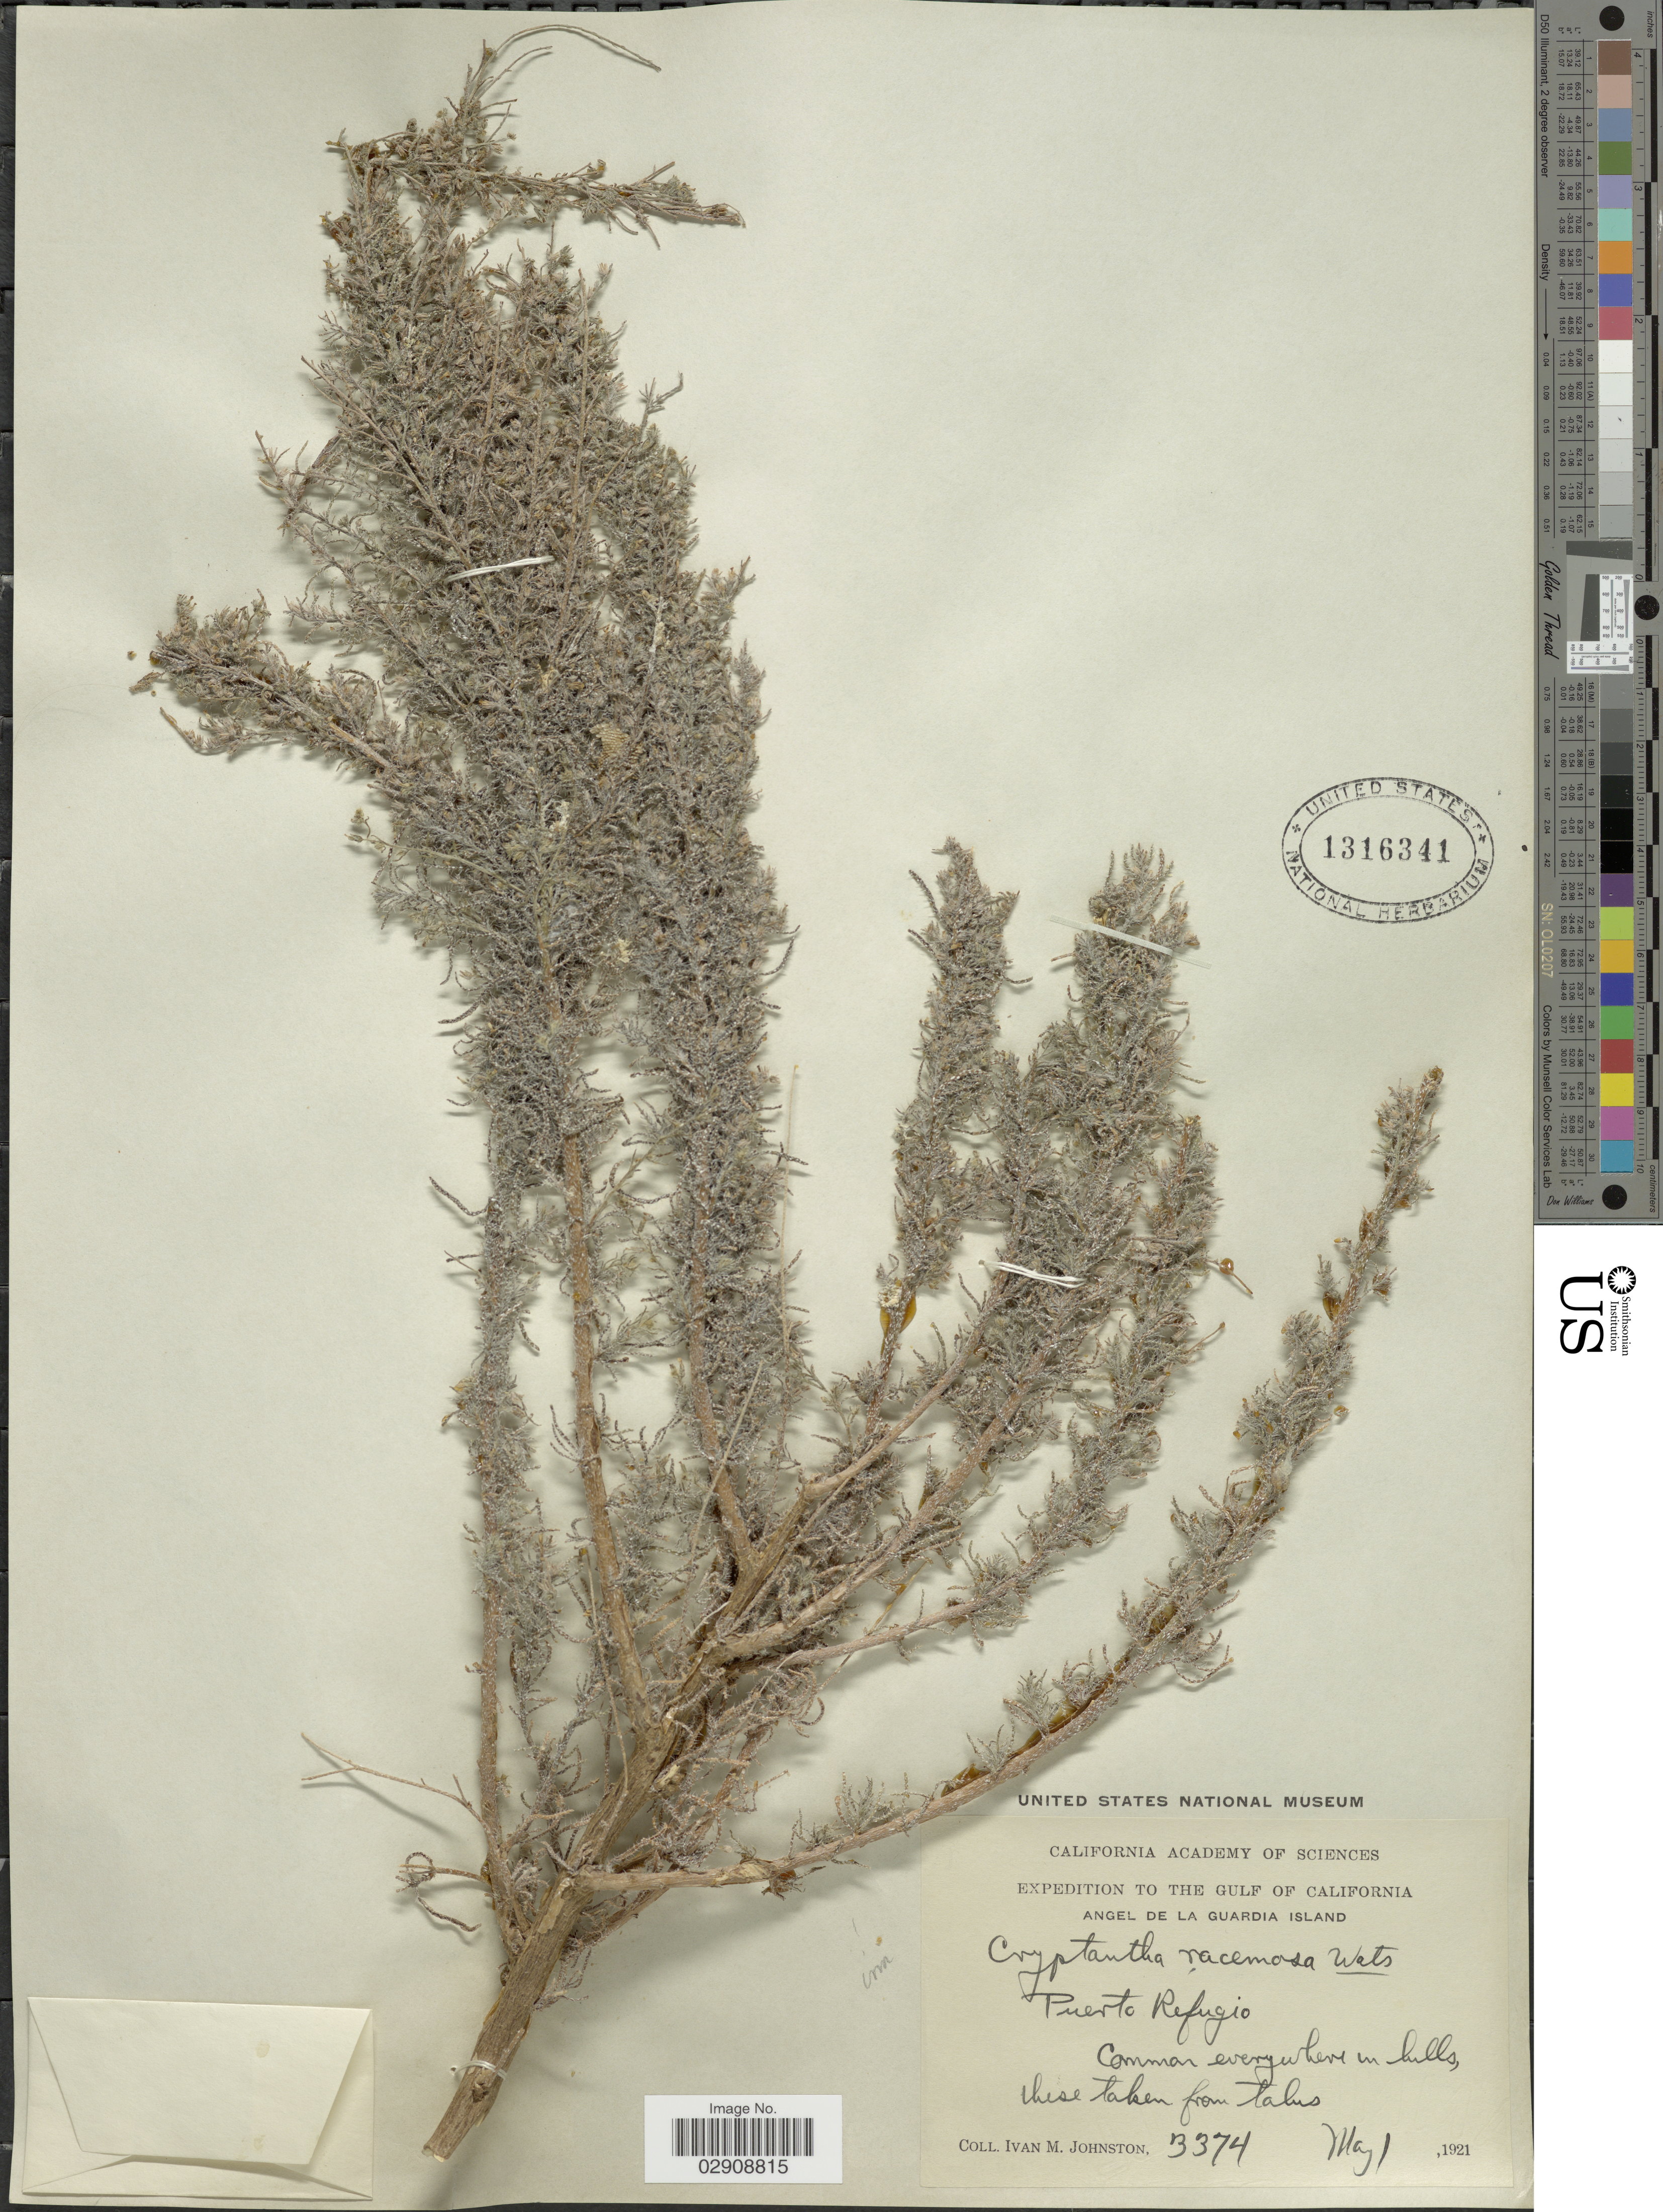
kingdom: Plantae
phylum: Tracheophyta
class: Magnoliopsida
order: Boraginales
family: Boraginaceae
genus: Cryptantha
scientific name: Cryptantha racemosa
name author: (S. Watson) Greene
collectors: I.M. Johnston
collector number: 3374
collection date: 1921-05-01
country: Mexico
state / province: Baja California Norte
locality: The Gulf of California. Angel de la Guardia Island. Puero Refugio.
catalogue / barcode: US 1316341